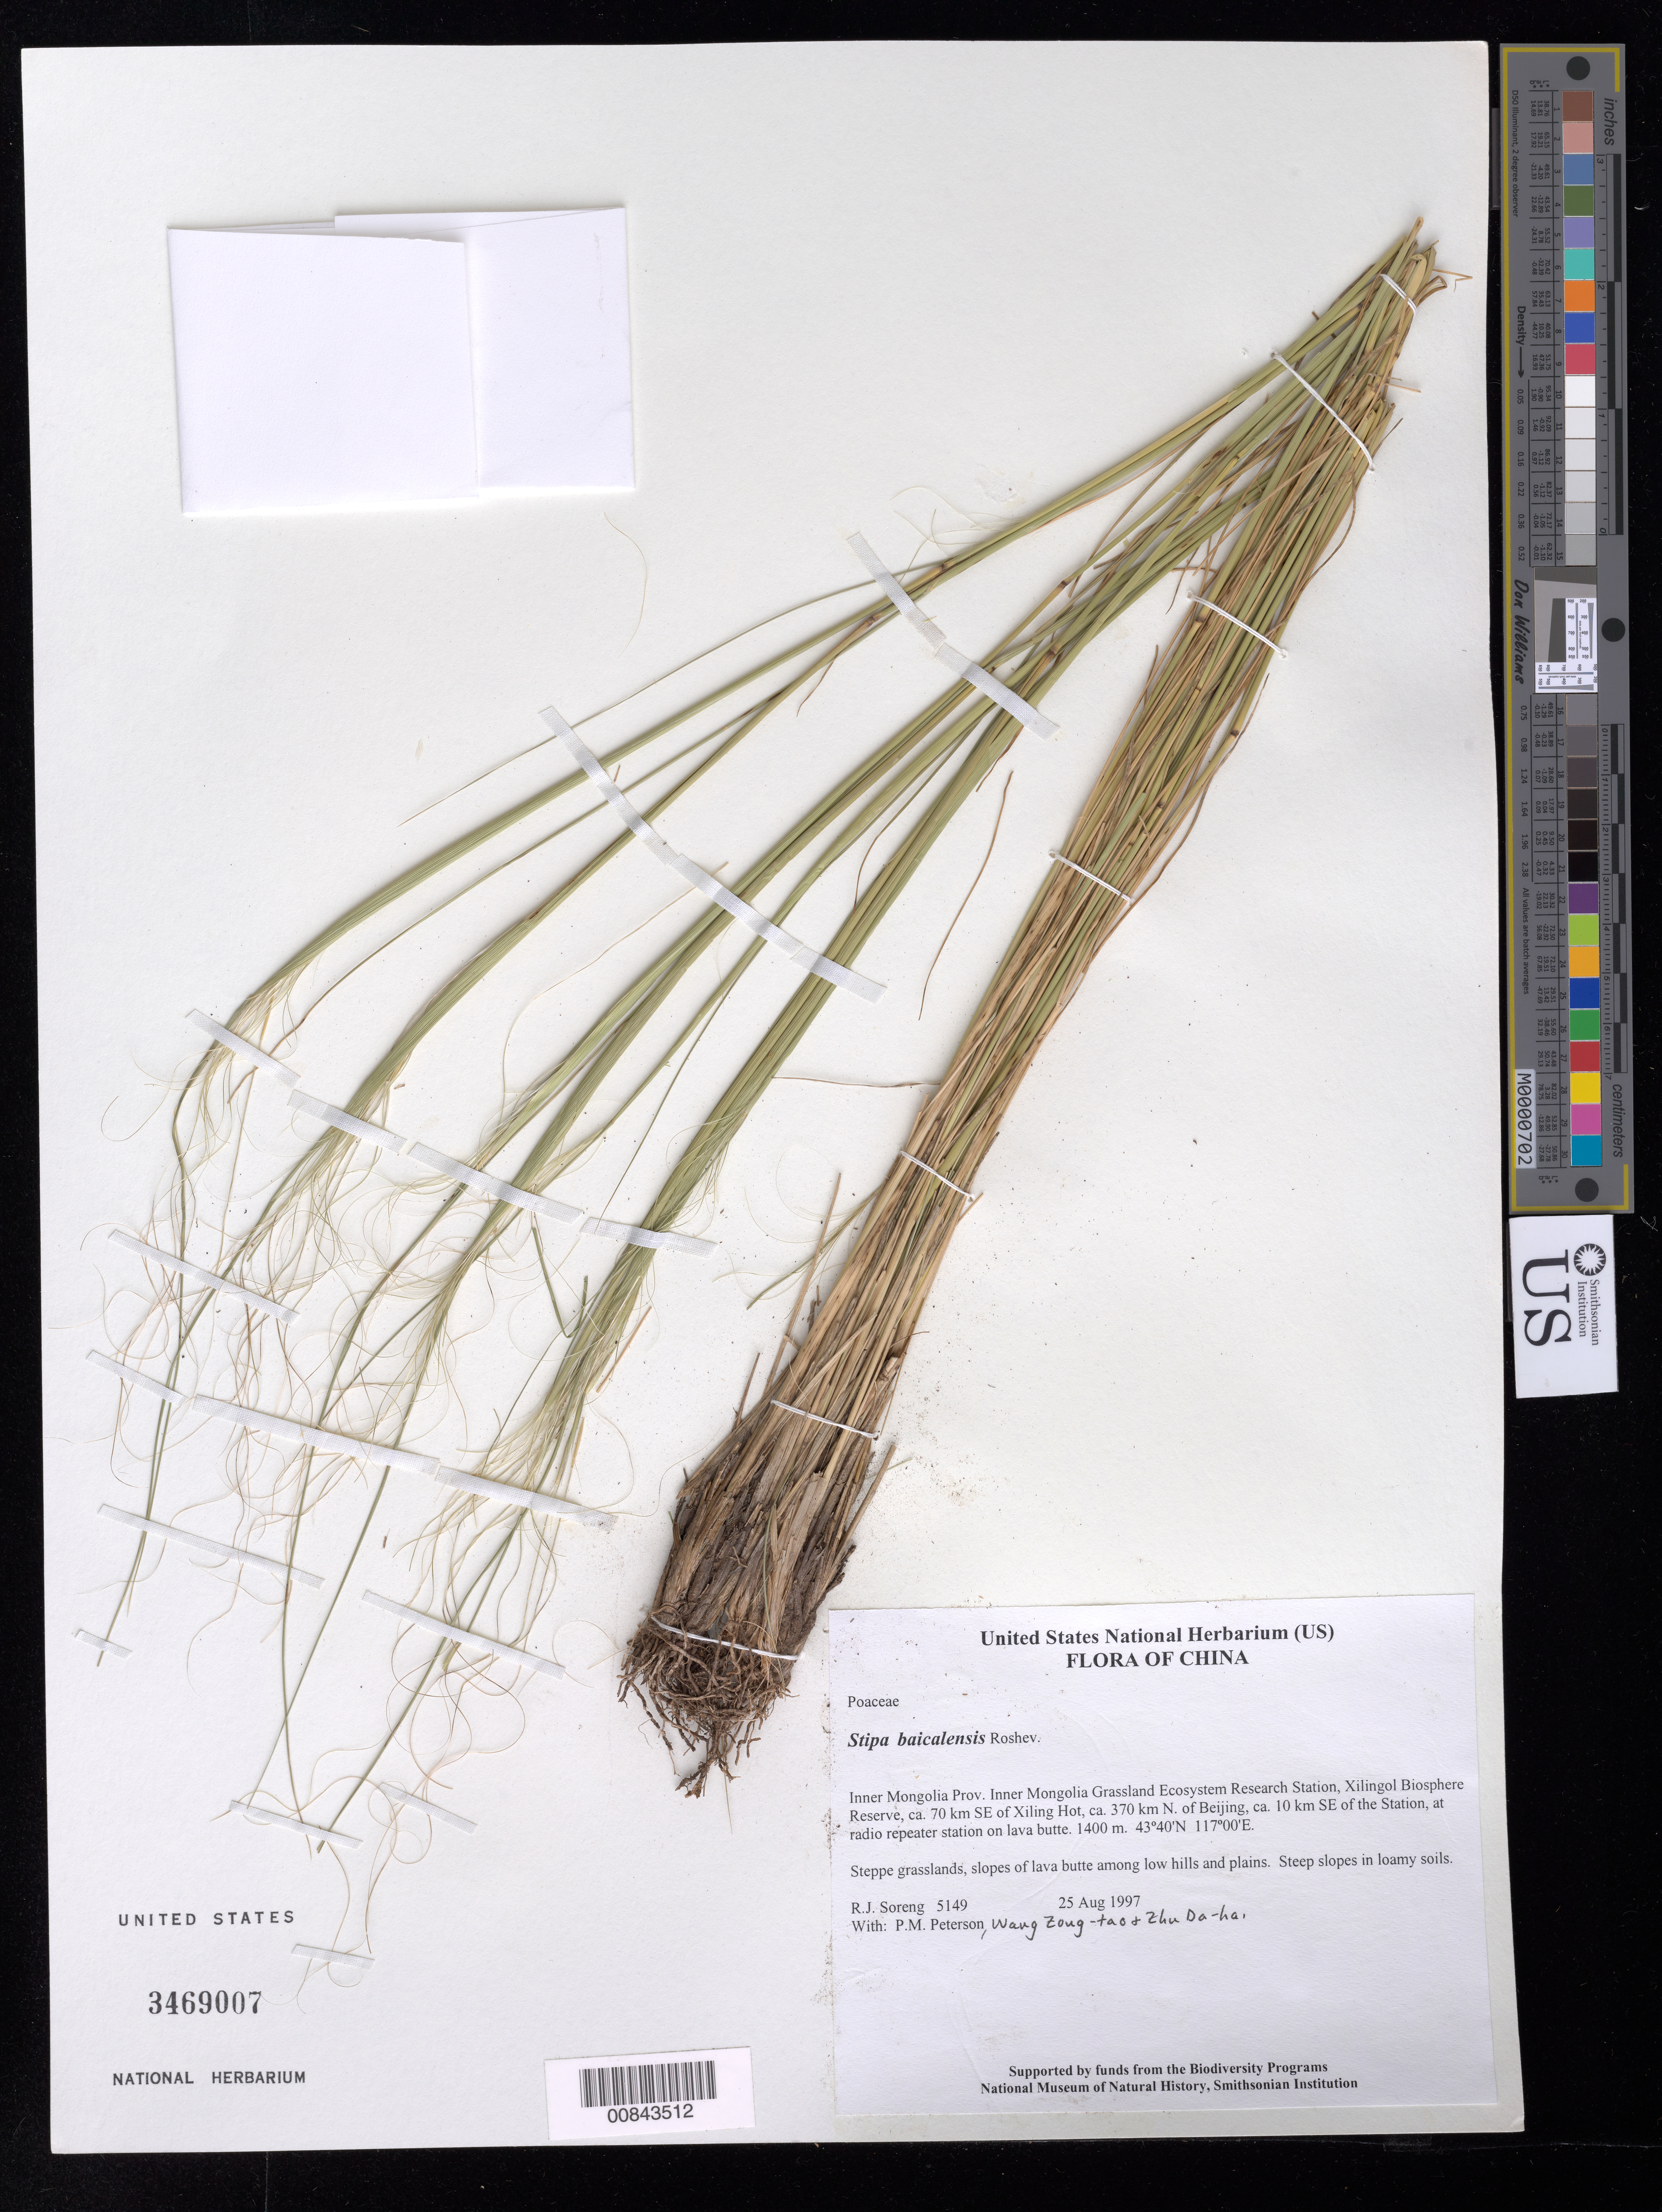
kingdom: Plantae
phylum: Tracheophyta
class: Liliopsida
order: Poales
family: Poaceae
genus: Stipa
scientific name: Stipa baicalensis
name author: Roshev.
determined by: Soreng, Robert J., Research Associate (BOT), Smithsonian Institution - National Museum of Natural History (UNITED STATES)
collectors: R. J. Soreng, P. M. Peterson & Zhu Da-hai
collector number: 5149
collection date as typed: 25 Aug 1997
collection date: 1997-08-25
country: China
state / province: Nei Monggol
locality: Inner Mongolia Grassland Ecosystem Research Station, Xilingol Biosphere Reserve, ca. 70 km SE of Xiling Hot, ca. 370 km N. of Beijing, ca. 10 km SE of the Station, at radio repeater station on lava butte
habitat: Steppe grasslands, slopes of lava butte among low hills and plains. Steep slopes in loamy soils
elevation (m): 1400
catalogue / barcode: US 3469007